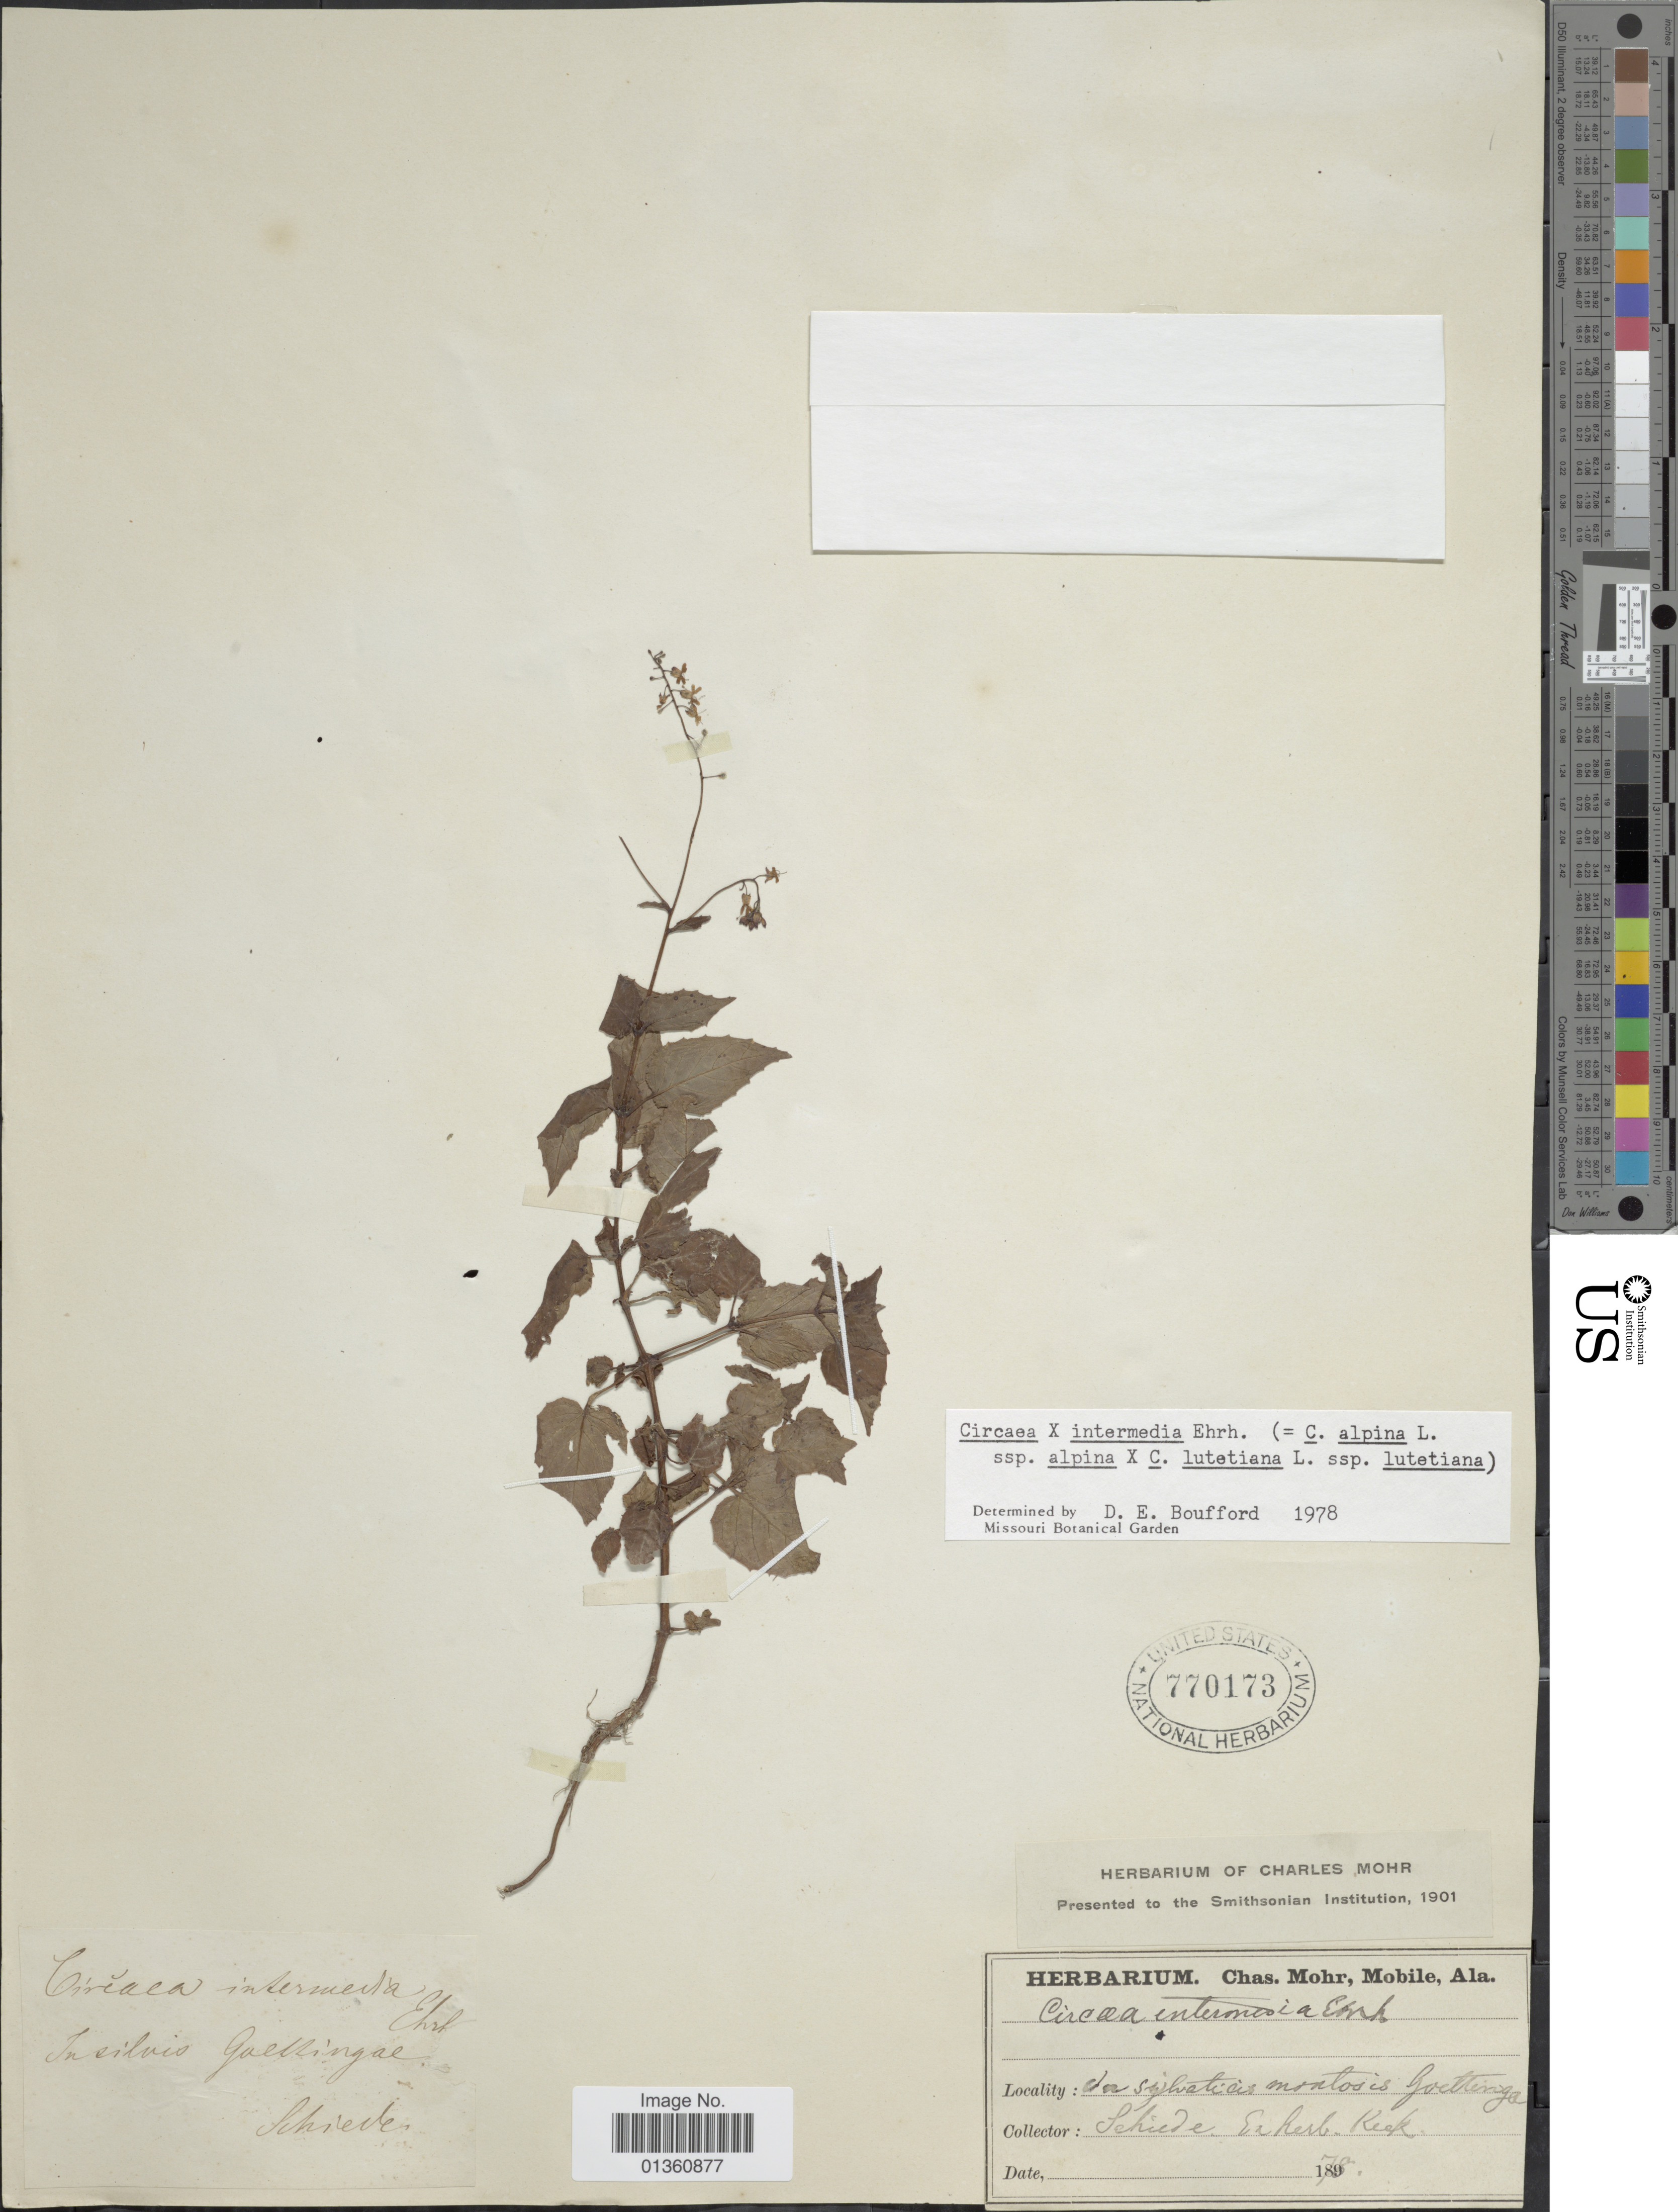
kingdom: Plantae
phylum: Tracheophyta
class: Magnoliopsida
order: Myrtales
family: Onagraceae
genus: Circaea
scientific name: Circaea x intermedia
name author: Ehrh.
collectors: Schiede, --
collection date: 1870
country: Germany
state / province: Niedersachsen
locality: Dos sylvaticas montosis Goettingen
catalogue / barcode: US 770173